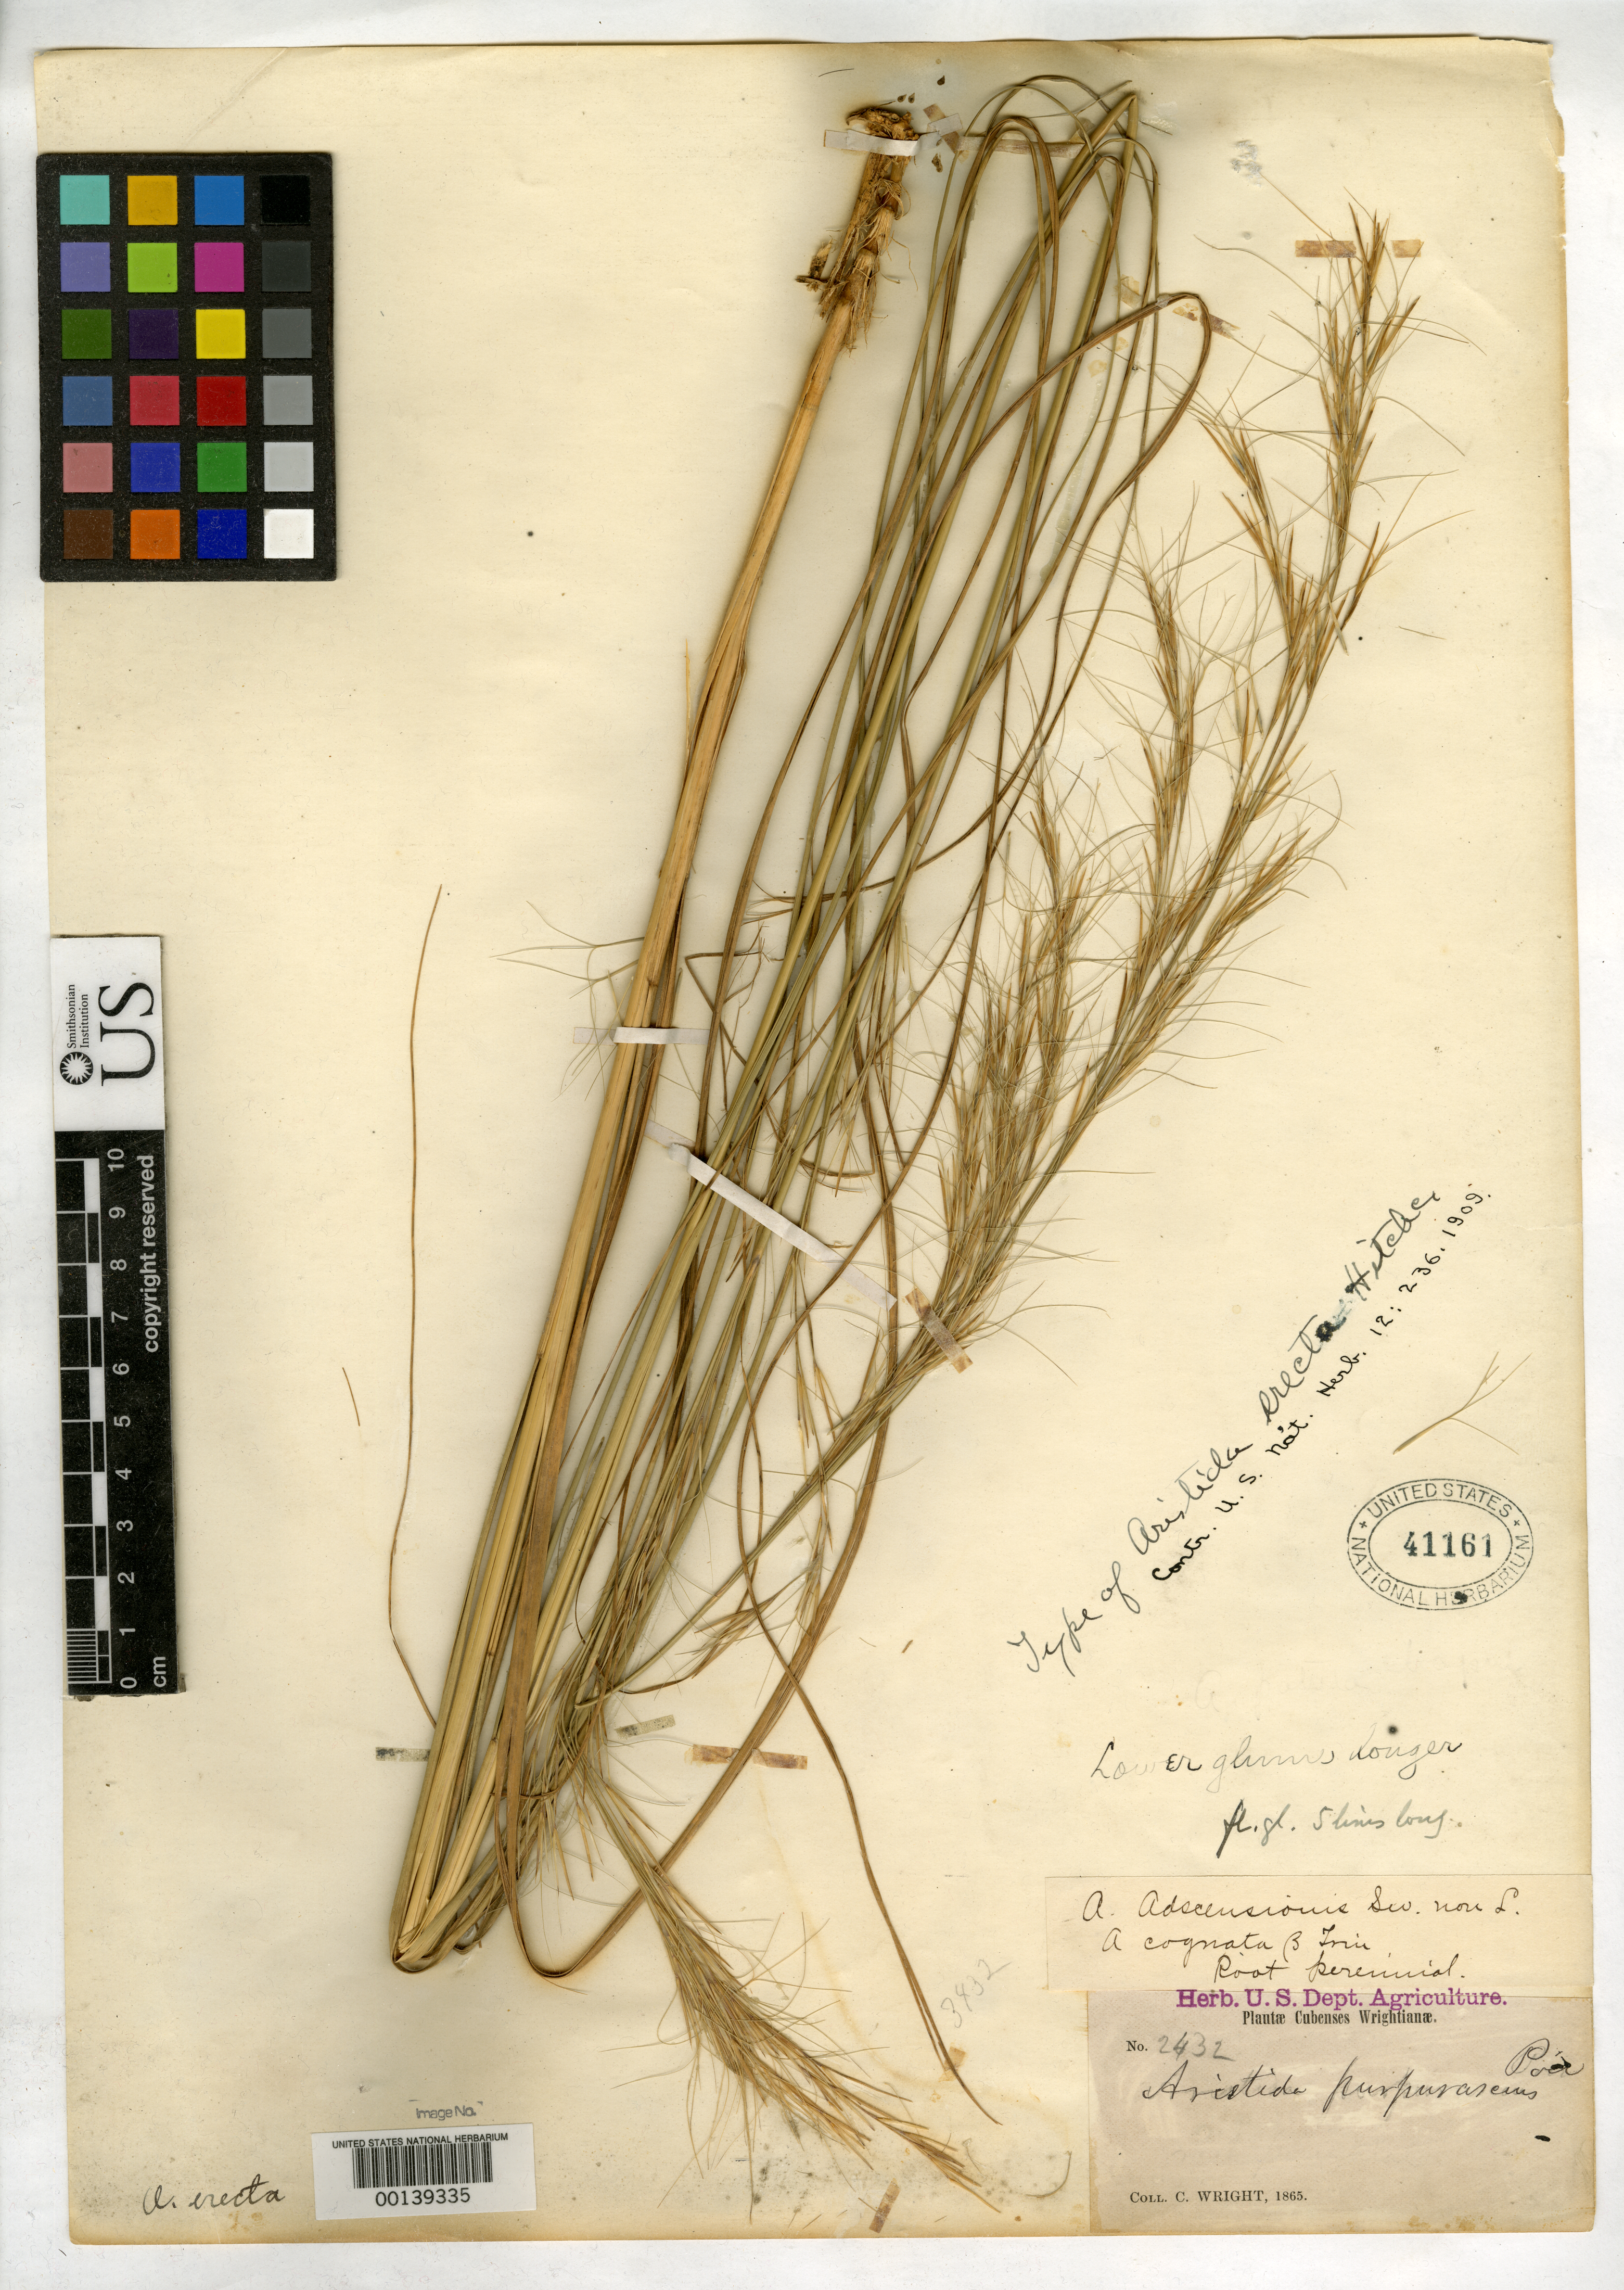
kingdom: Plantae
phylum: Tracheophyta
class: Liliopsida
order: Poales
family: Poaceae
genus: Aristida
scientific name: Aristida erecta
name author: Hitchc.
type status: Holotype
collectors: C. Wright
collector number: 2432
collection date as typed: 1865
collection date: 1865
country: Cuba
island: Greater Antilles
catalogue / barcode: US 41161